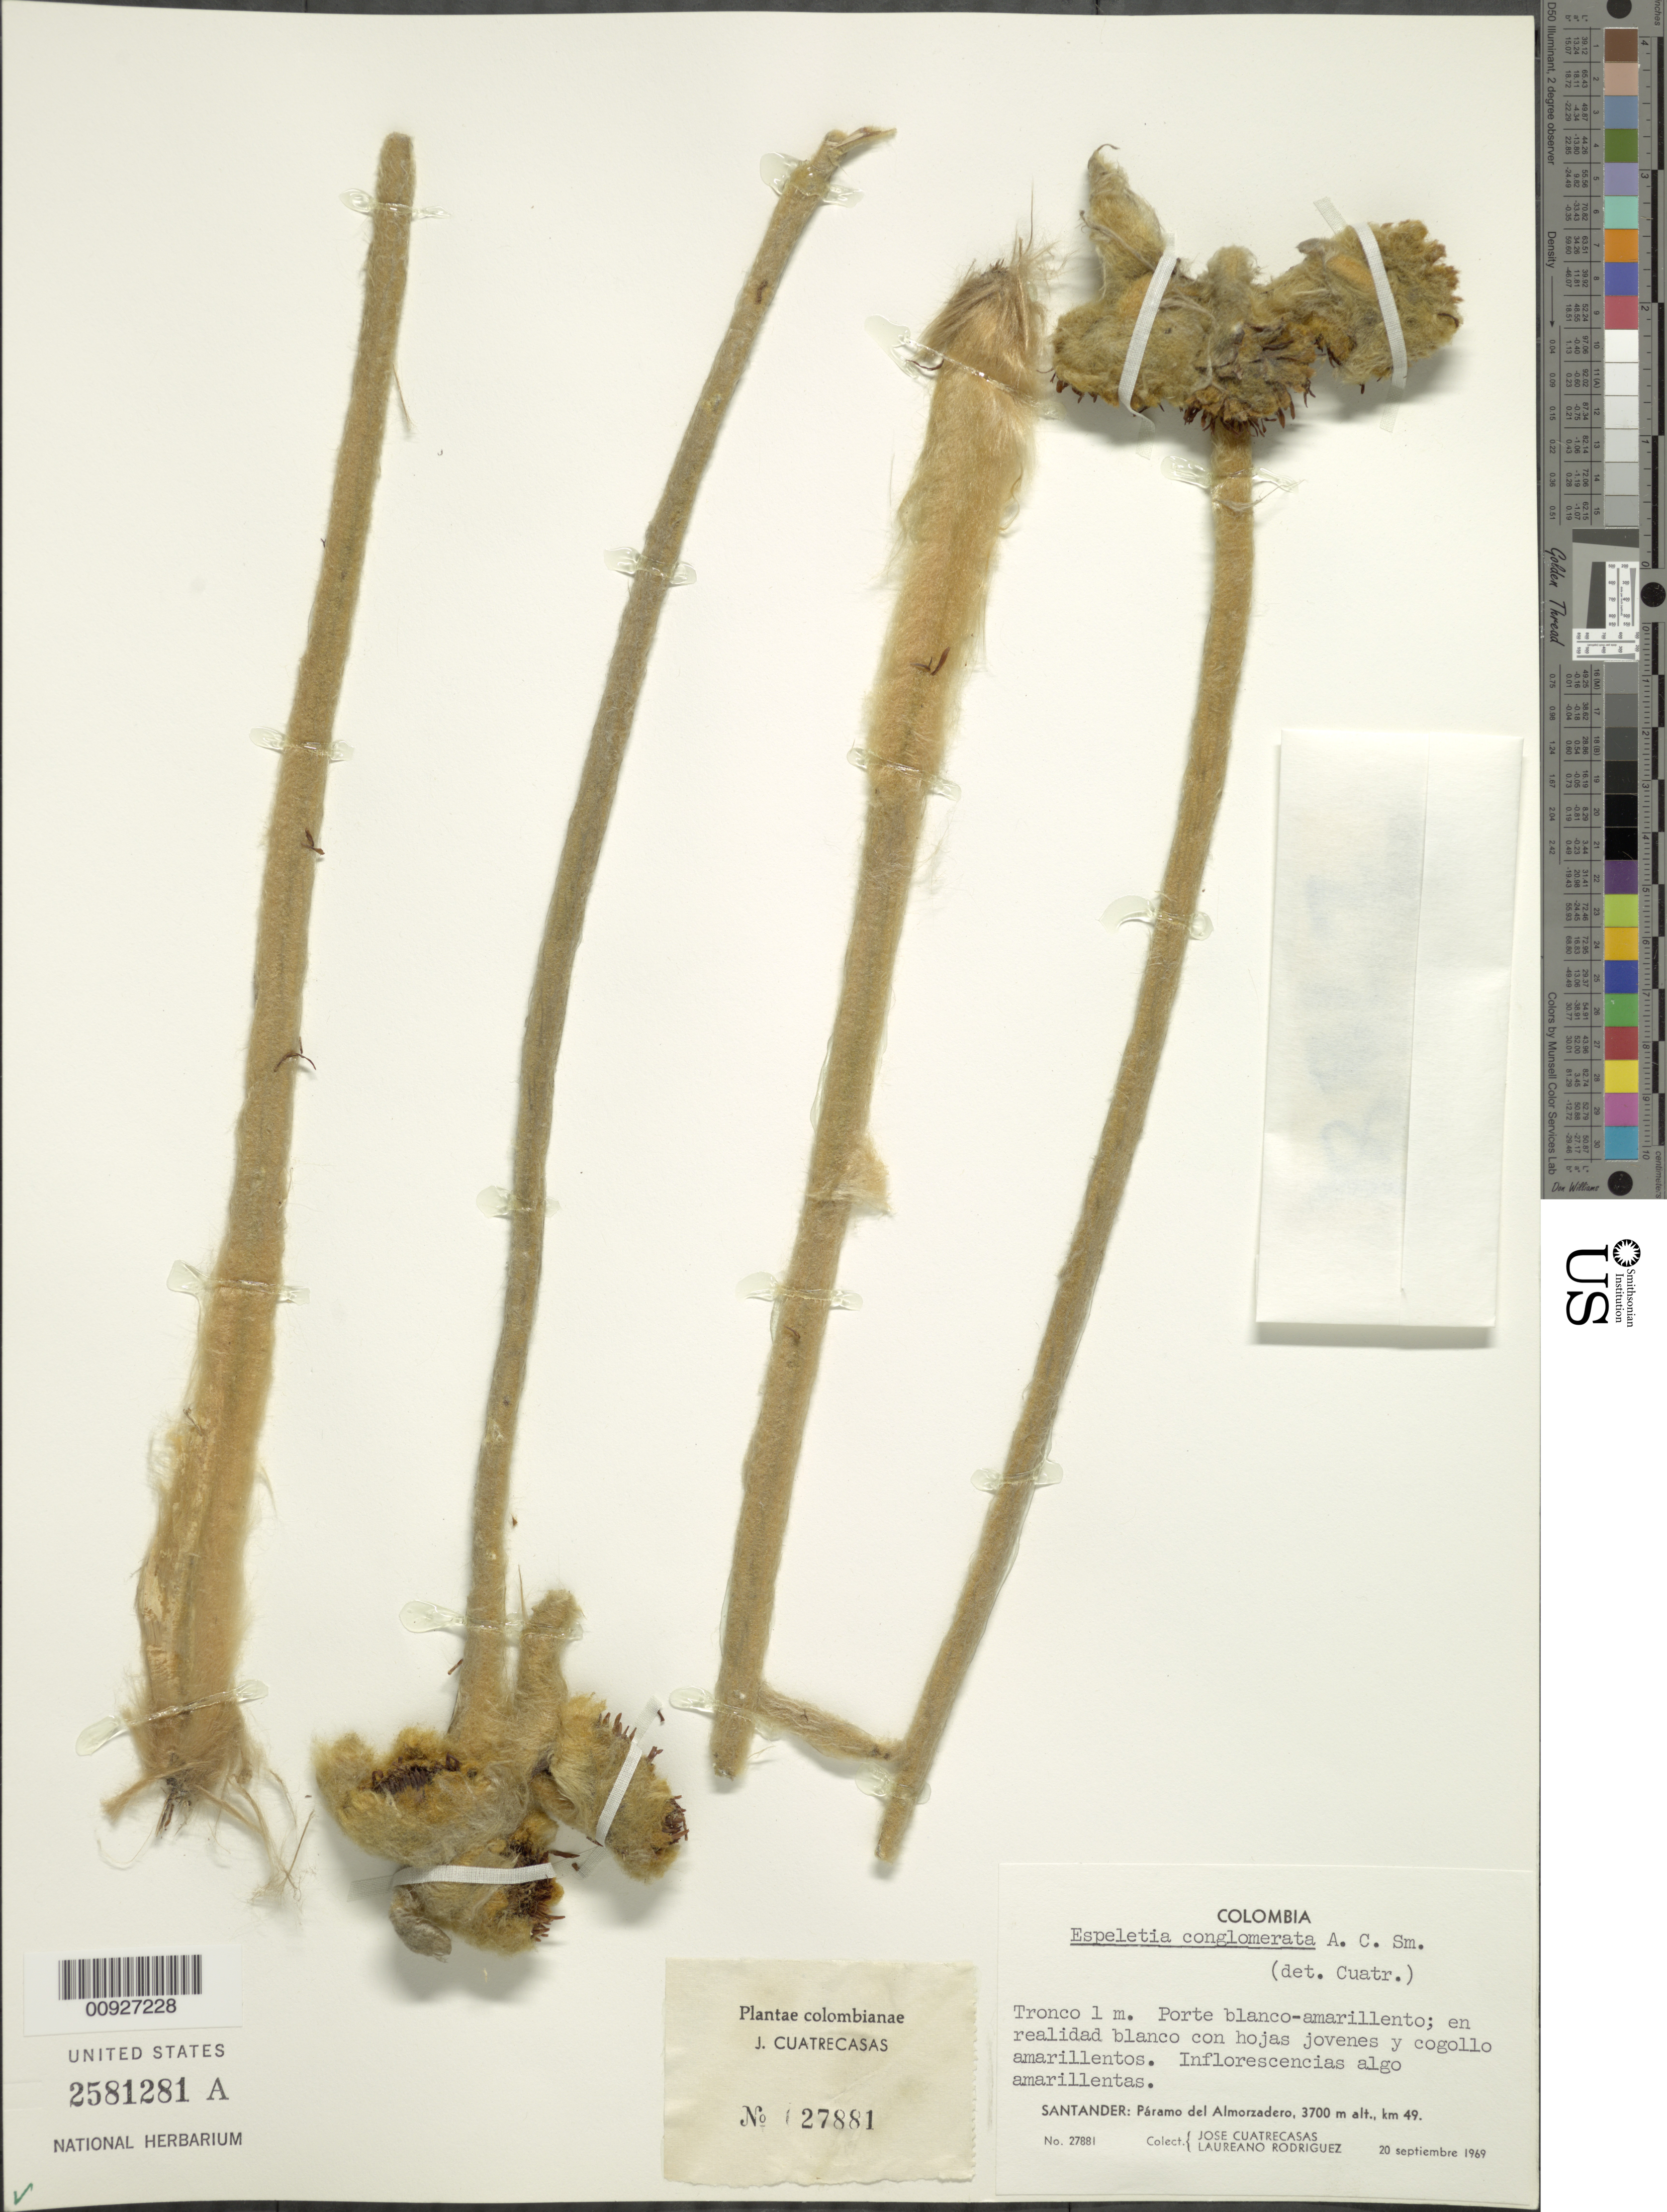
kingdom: Plantae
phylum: Tracheophyta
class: Magnoliopsida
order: Asterales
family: Asteraceae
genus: Espeletia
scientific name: Espeletia conglomerata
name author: A.C. Sm.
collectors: J. Cuatrecasas & L. Rodriguez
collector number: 27881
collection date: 1969-09-20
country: Colombia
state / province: Santander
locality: Páramo del Almorzadero. Páramo de Almorzadero, km. 49.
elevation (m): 3700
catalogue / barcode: US 2581281A